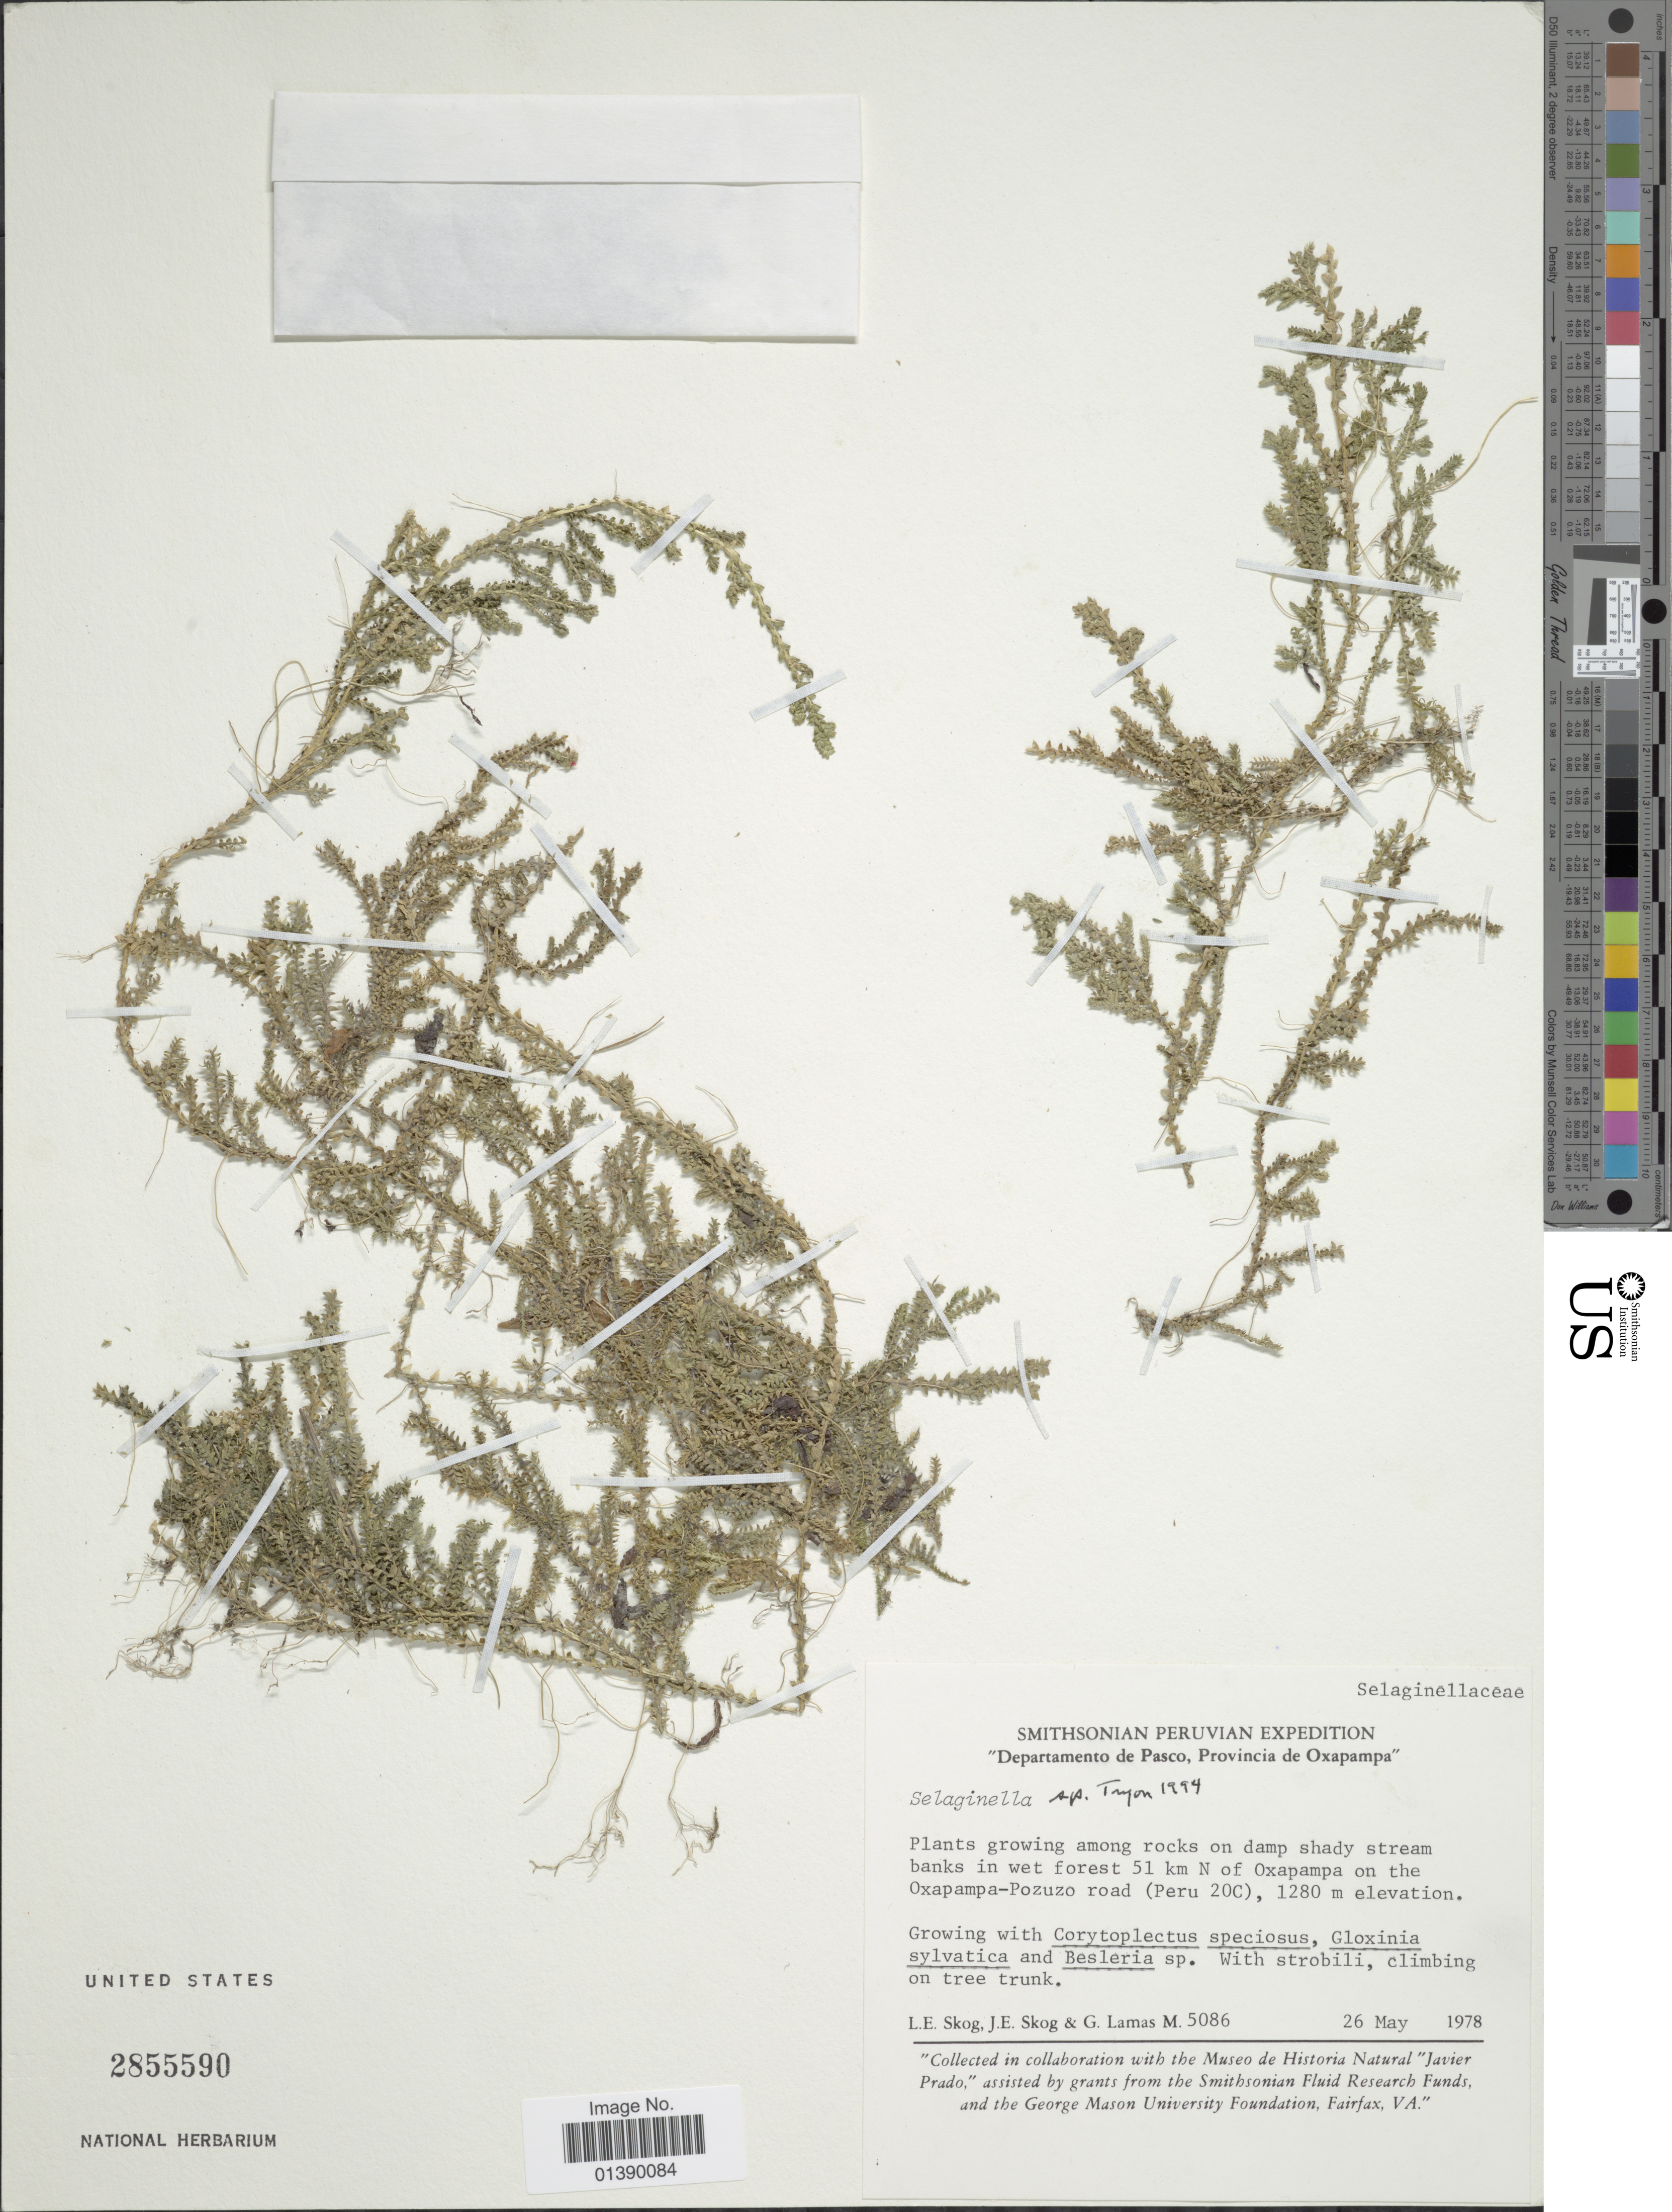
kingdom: Plantae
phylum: Tracheophyta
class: Lycopodiopsida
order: Selaginellales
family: Selaginellaceae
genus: Selaginella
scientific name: Selaginella diffusa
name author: (C. Presl) Spring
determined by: Valdespino, I. A., (PMA), Universidad de Panama (PANAMA)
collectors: L. E. Skog, J. E. Skog & G. Lamas M.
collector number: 5086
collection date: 1978-05-26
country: Peru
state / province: Pasco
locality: Provincia de Oxapampa, in wet forest 51 km N of Axapampa on the Oxapampa-Pozuzo road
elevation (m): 1280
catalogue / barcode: US 2855590